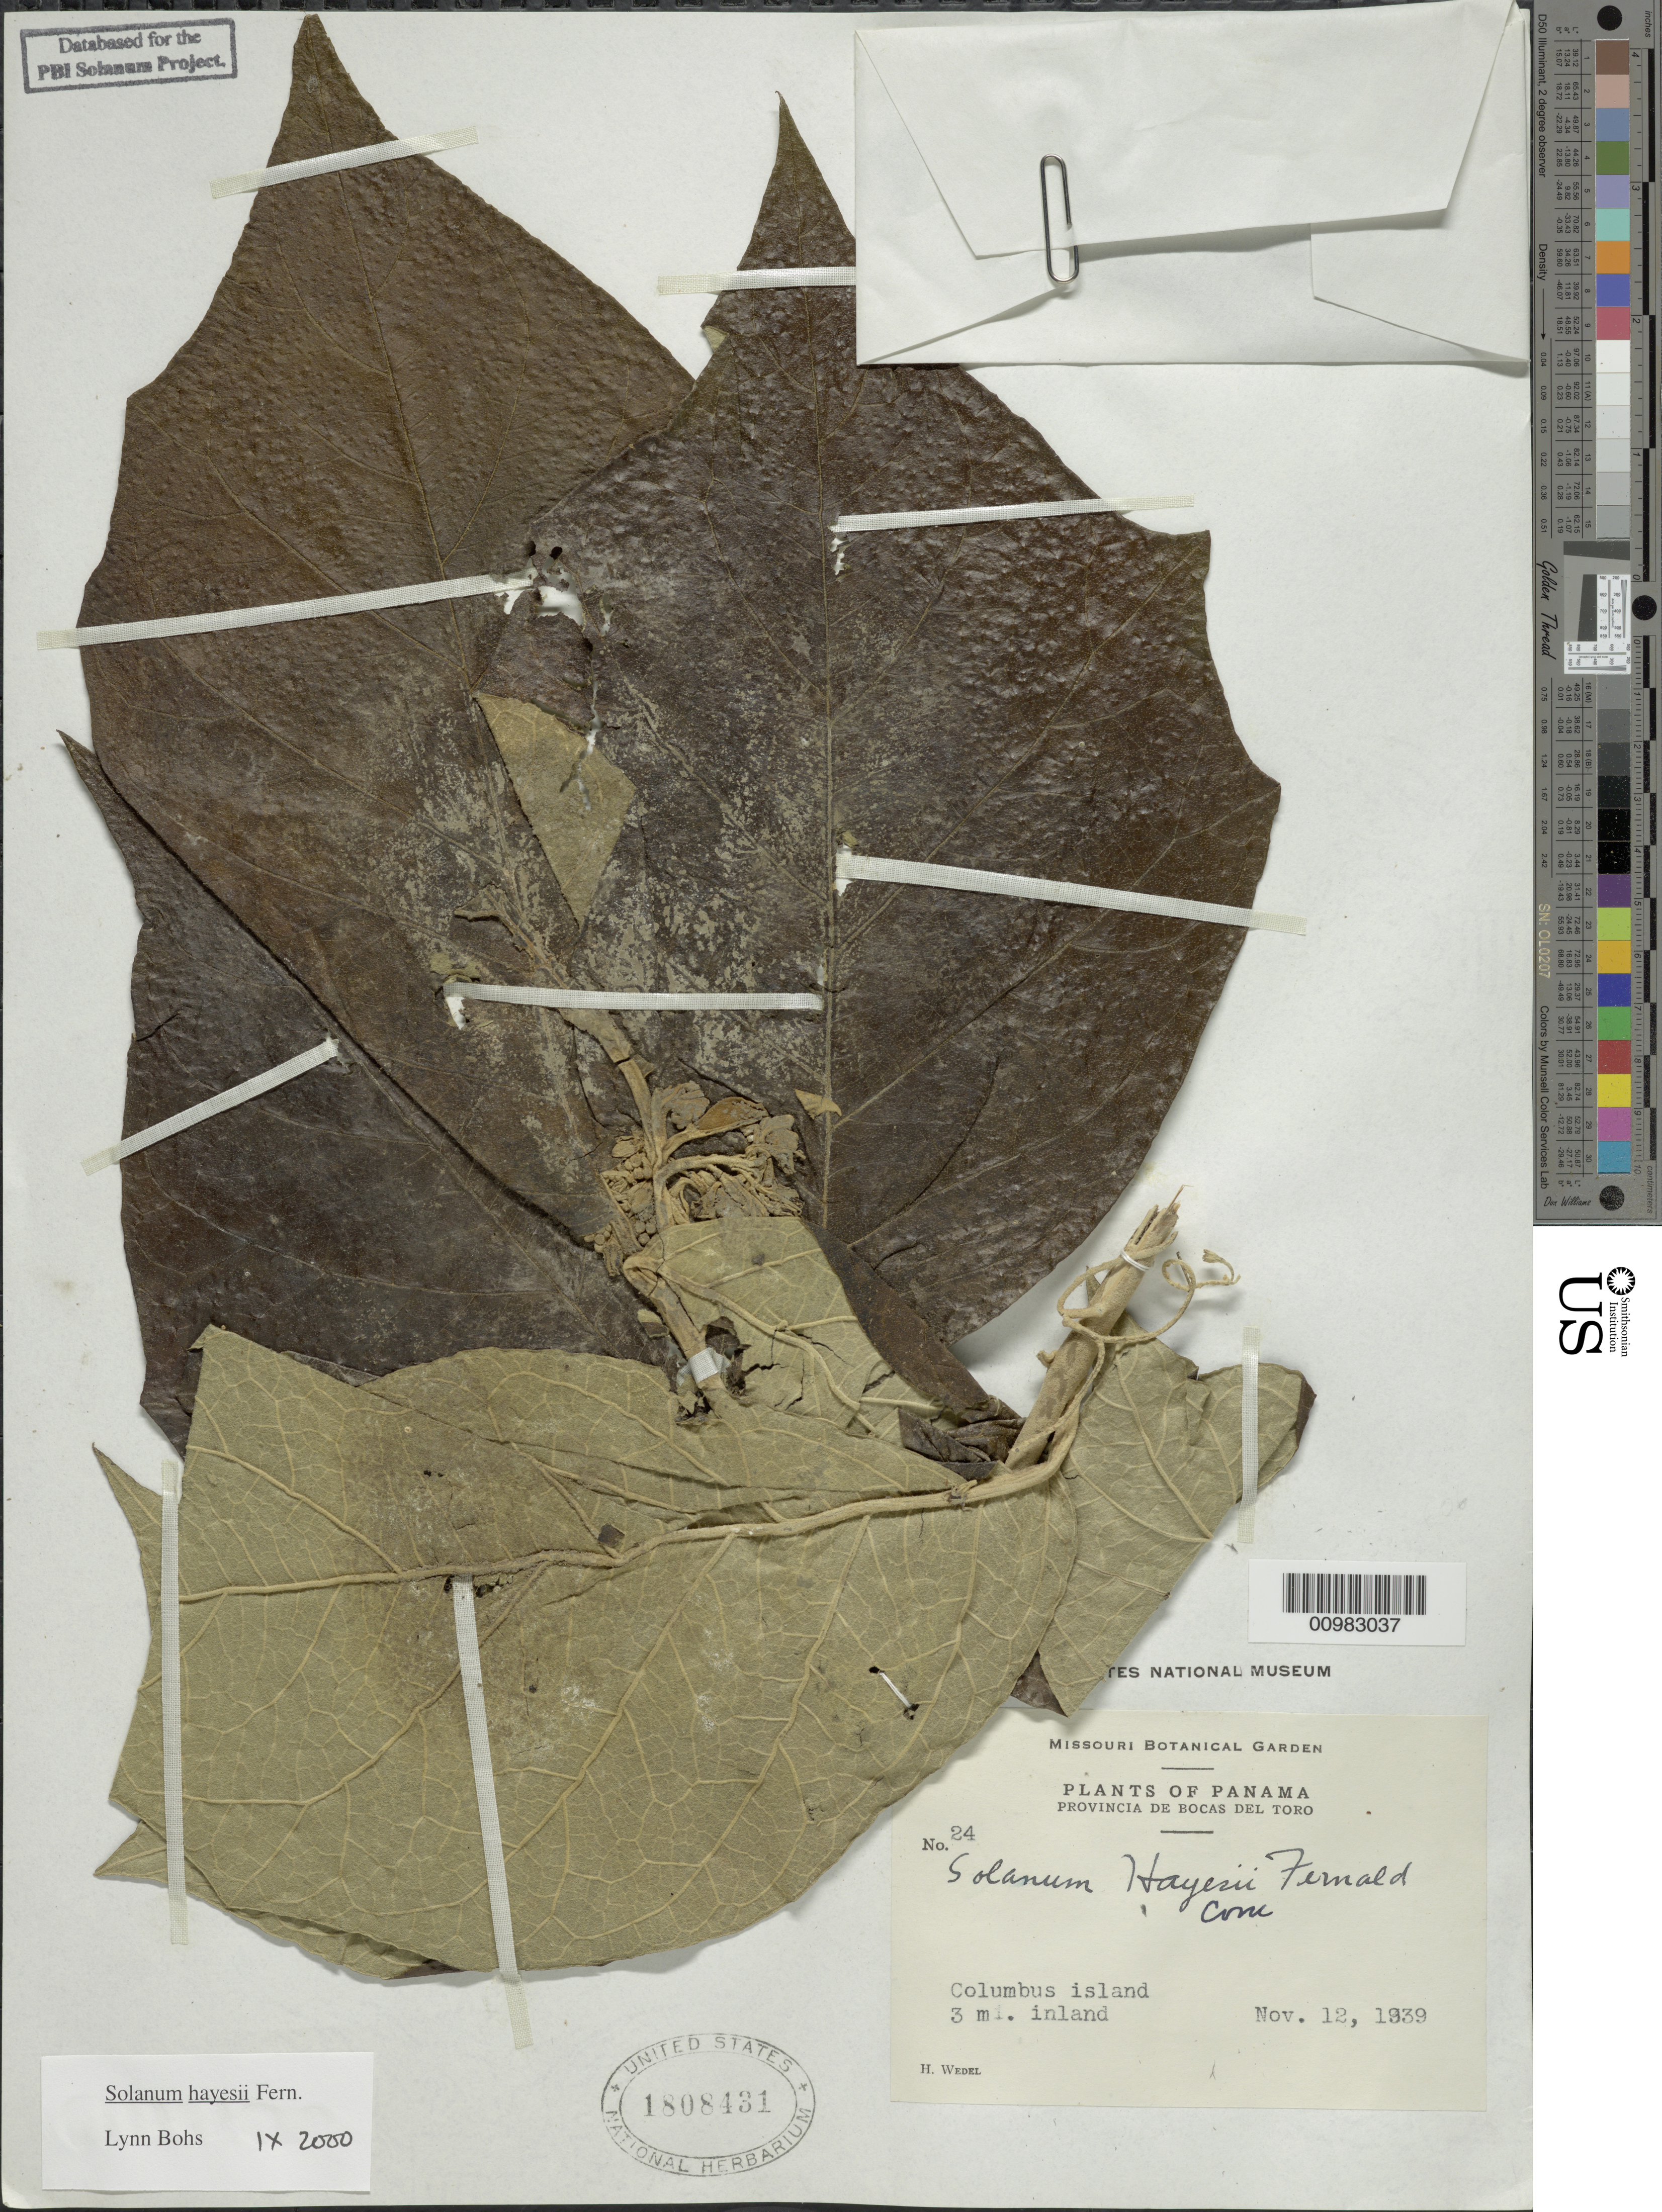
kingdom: Plantae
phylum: Tracheophyta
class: Magnoliopsida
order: Solanales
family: Solanaceae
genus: Solanum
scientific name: Solanum hayesii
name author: Fernald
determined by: Bohs, L. A.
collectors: H. von Wedel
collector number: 24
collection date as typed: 12 Nov 1939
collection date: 1939-11-12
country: Panama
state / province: Bocas del Toro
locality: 3 mi inland.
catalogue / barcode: US 1808431